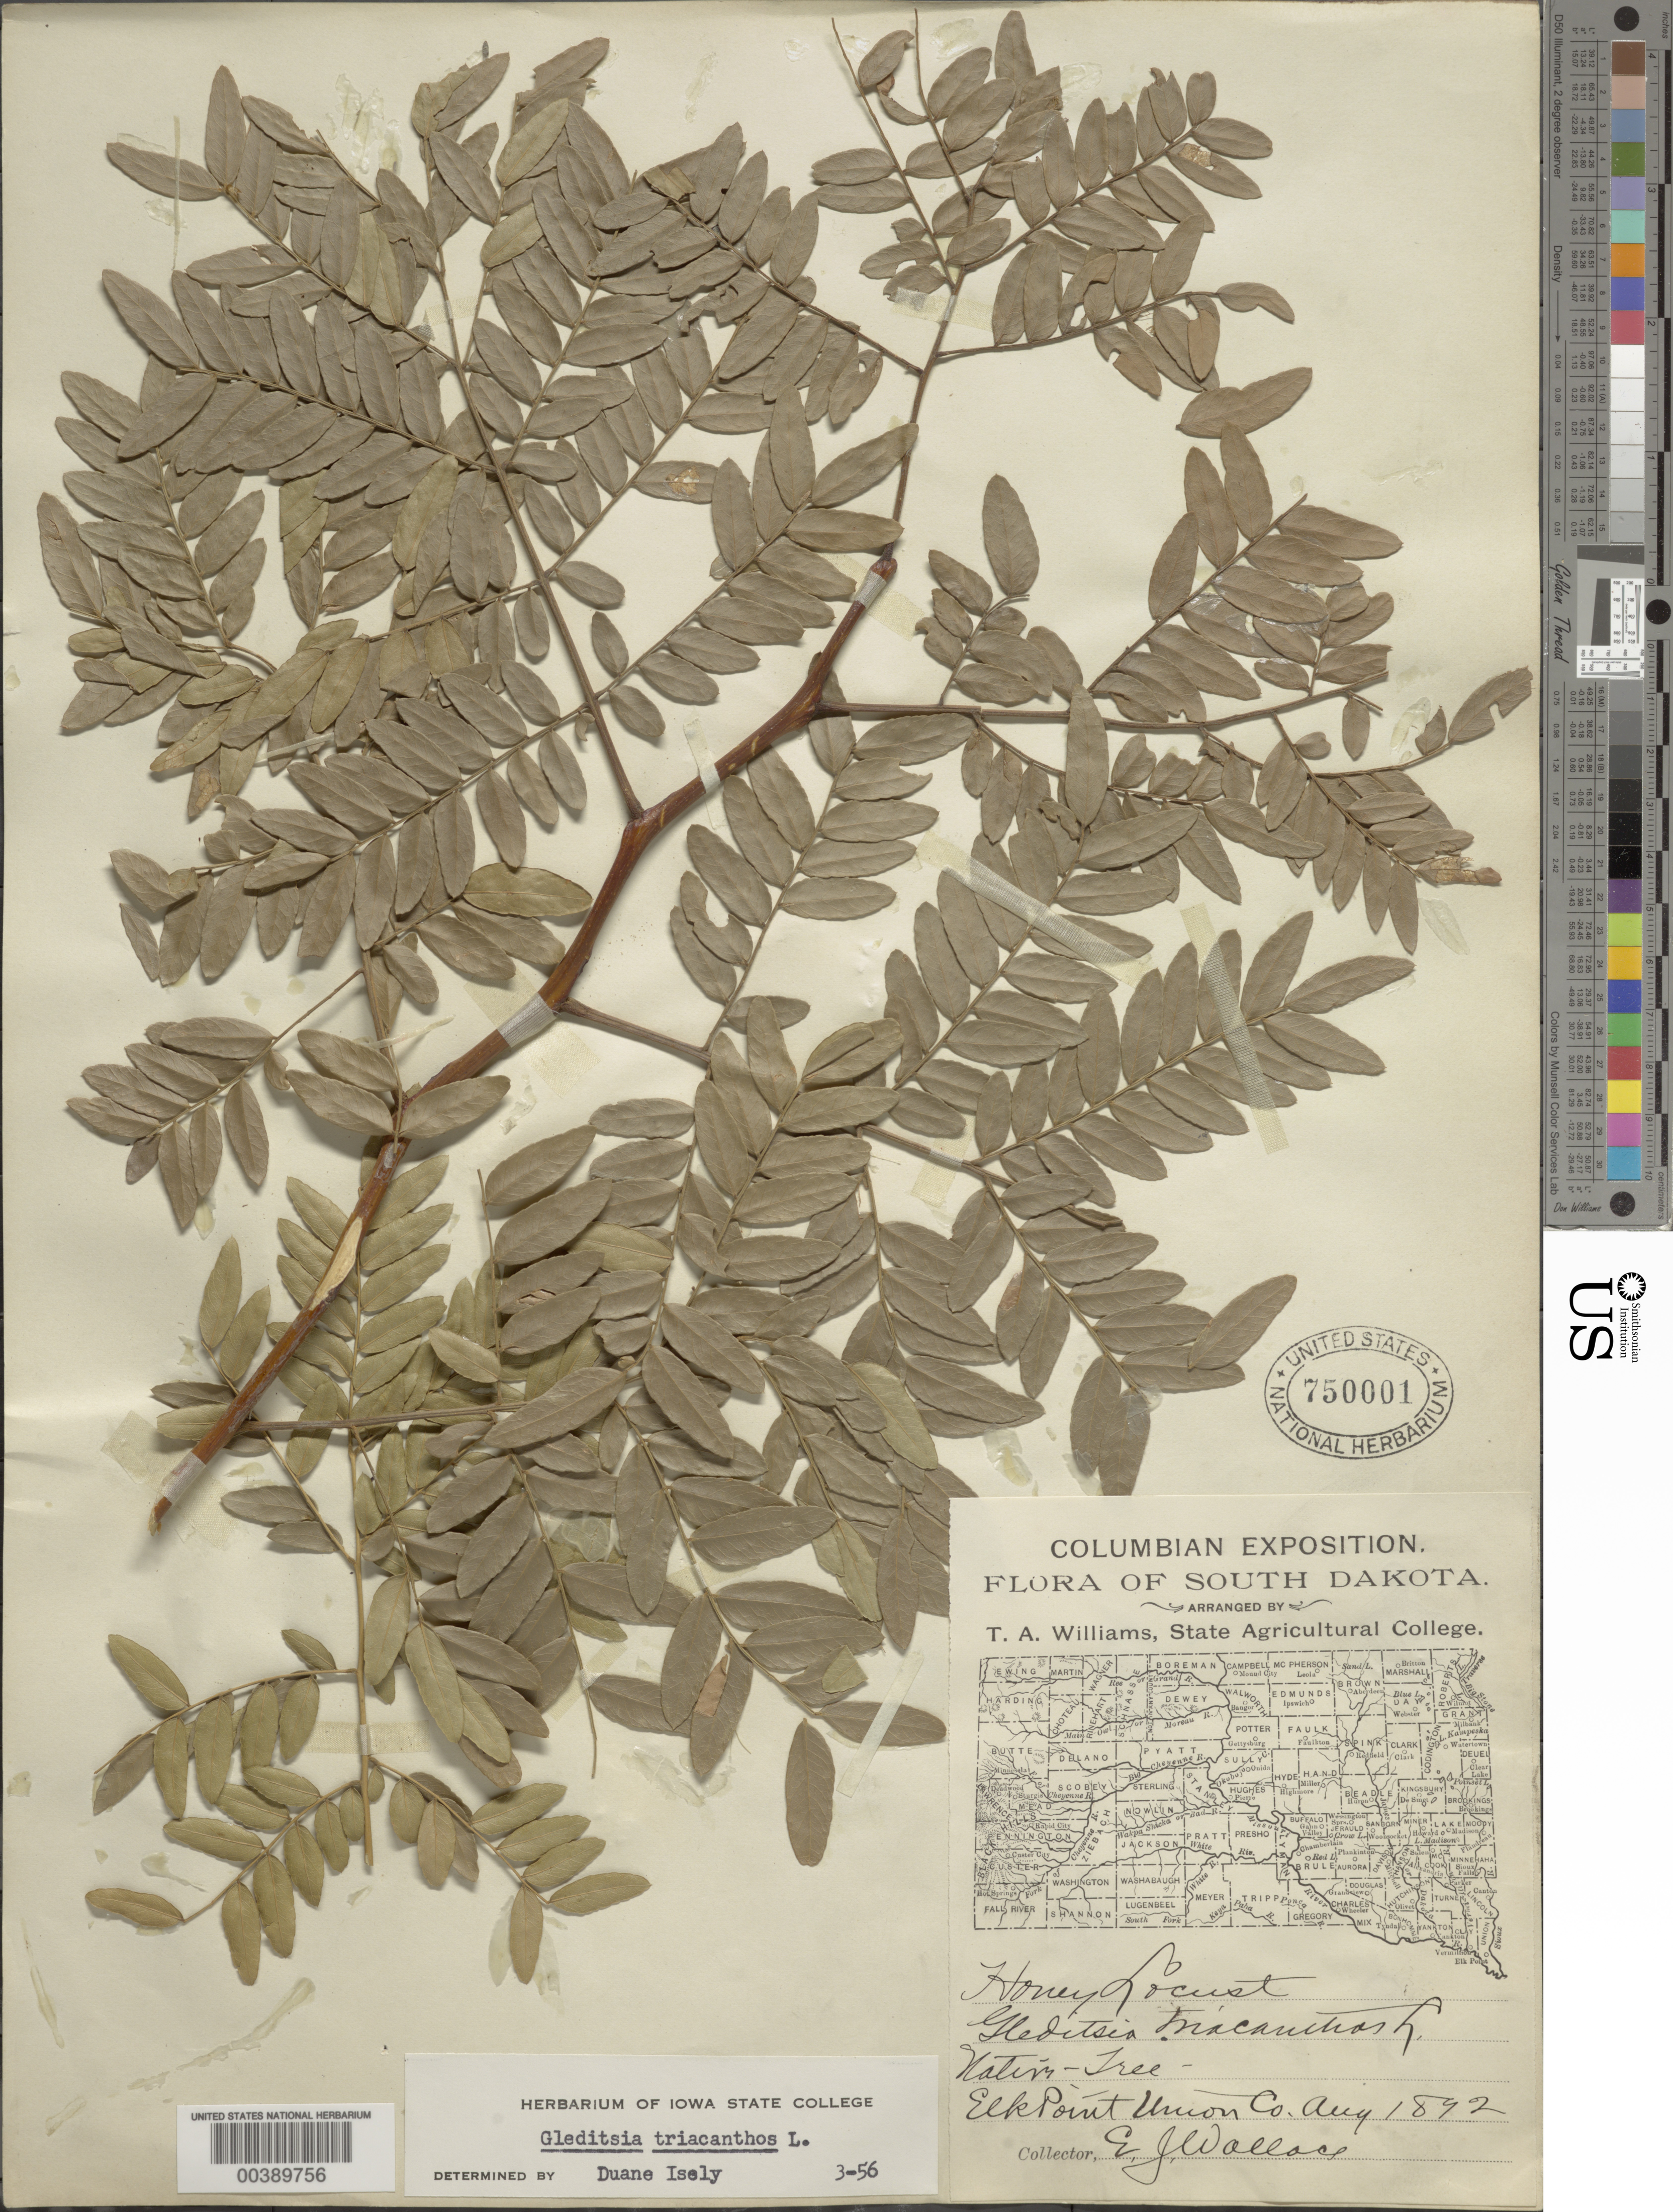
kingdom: Plantae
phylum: Tracheophyta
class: Magnoliopsida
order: Fabales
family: Fabaceae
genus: Gleditsia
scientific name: Gleditsia triacanthos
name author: L.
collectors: E. J. Wallace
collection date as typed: Aug 1892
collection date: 1892-08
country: United States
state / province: South Dakota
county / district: Union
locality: Elk point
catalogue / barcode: US 750001